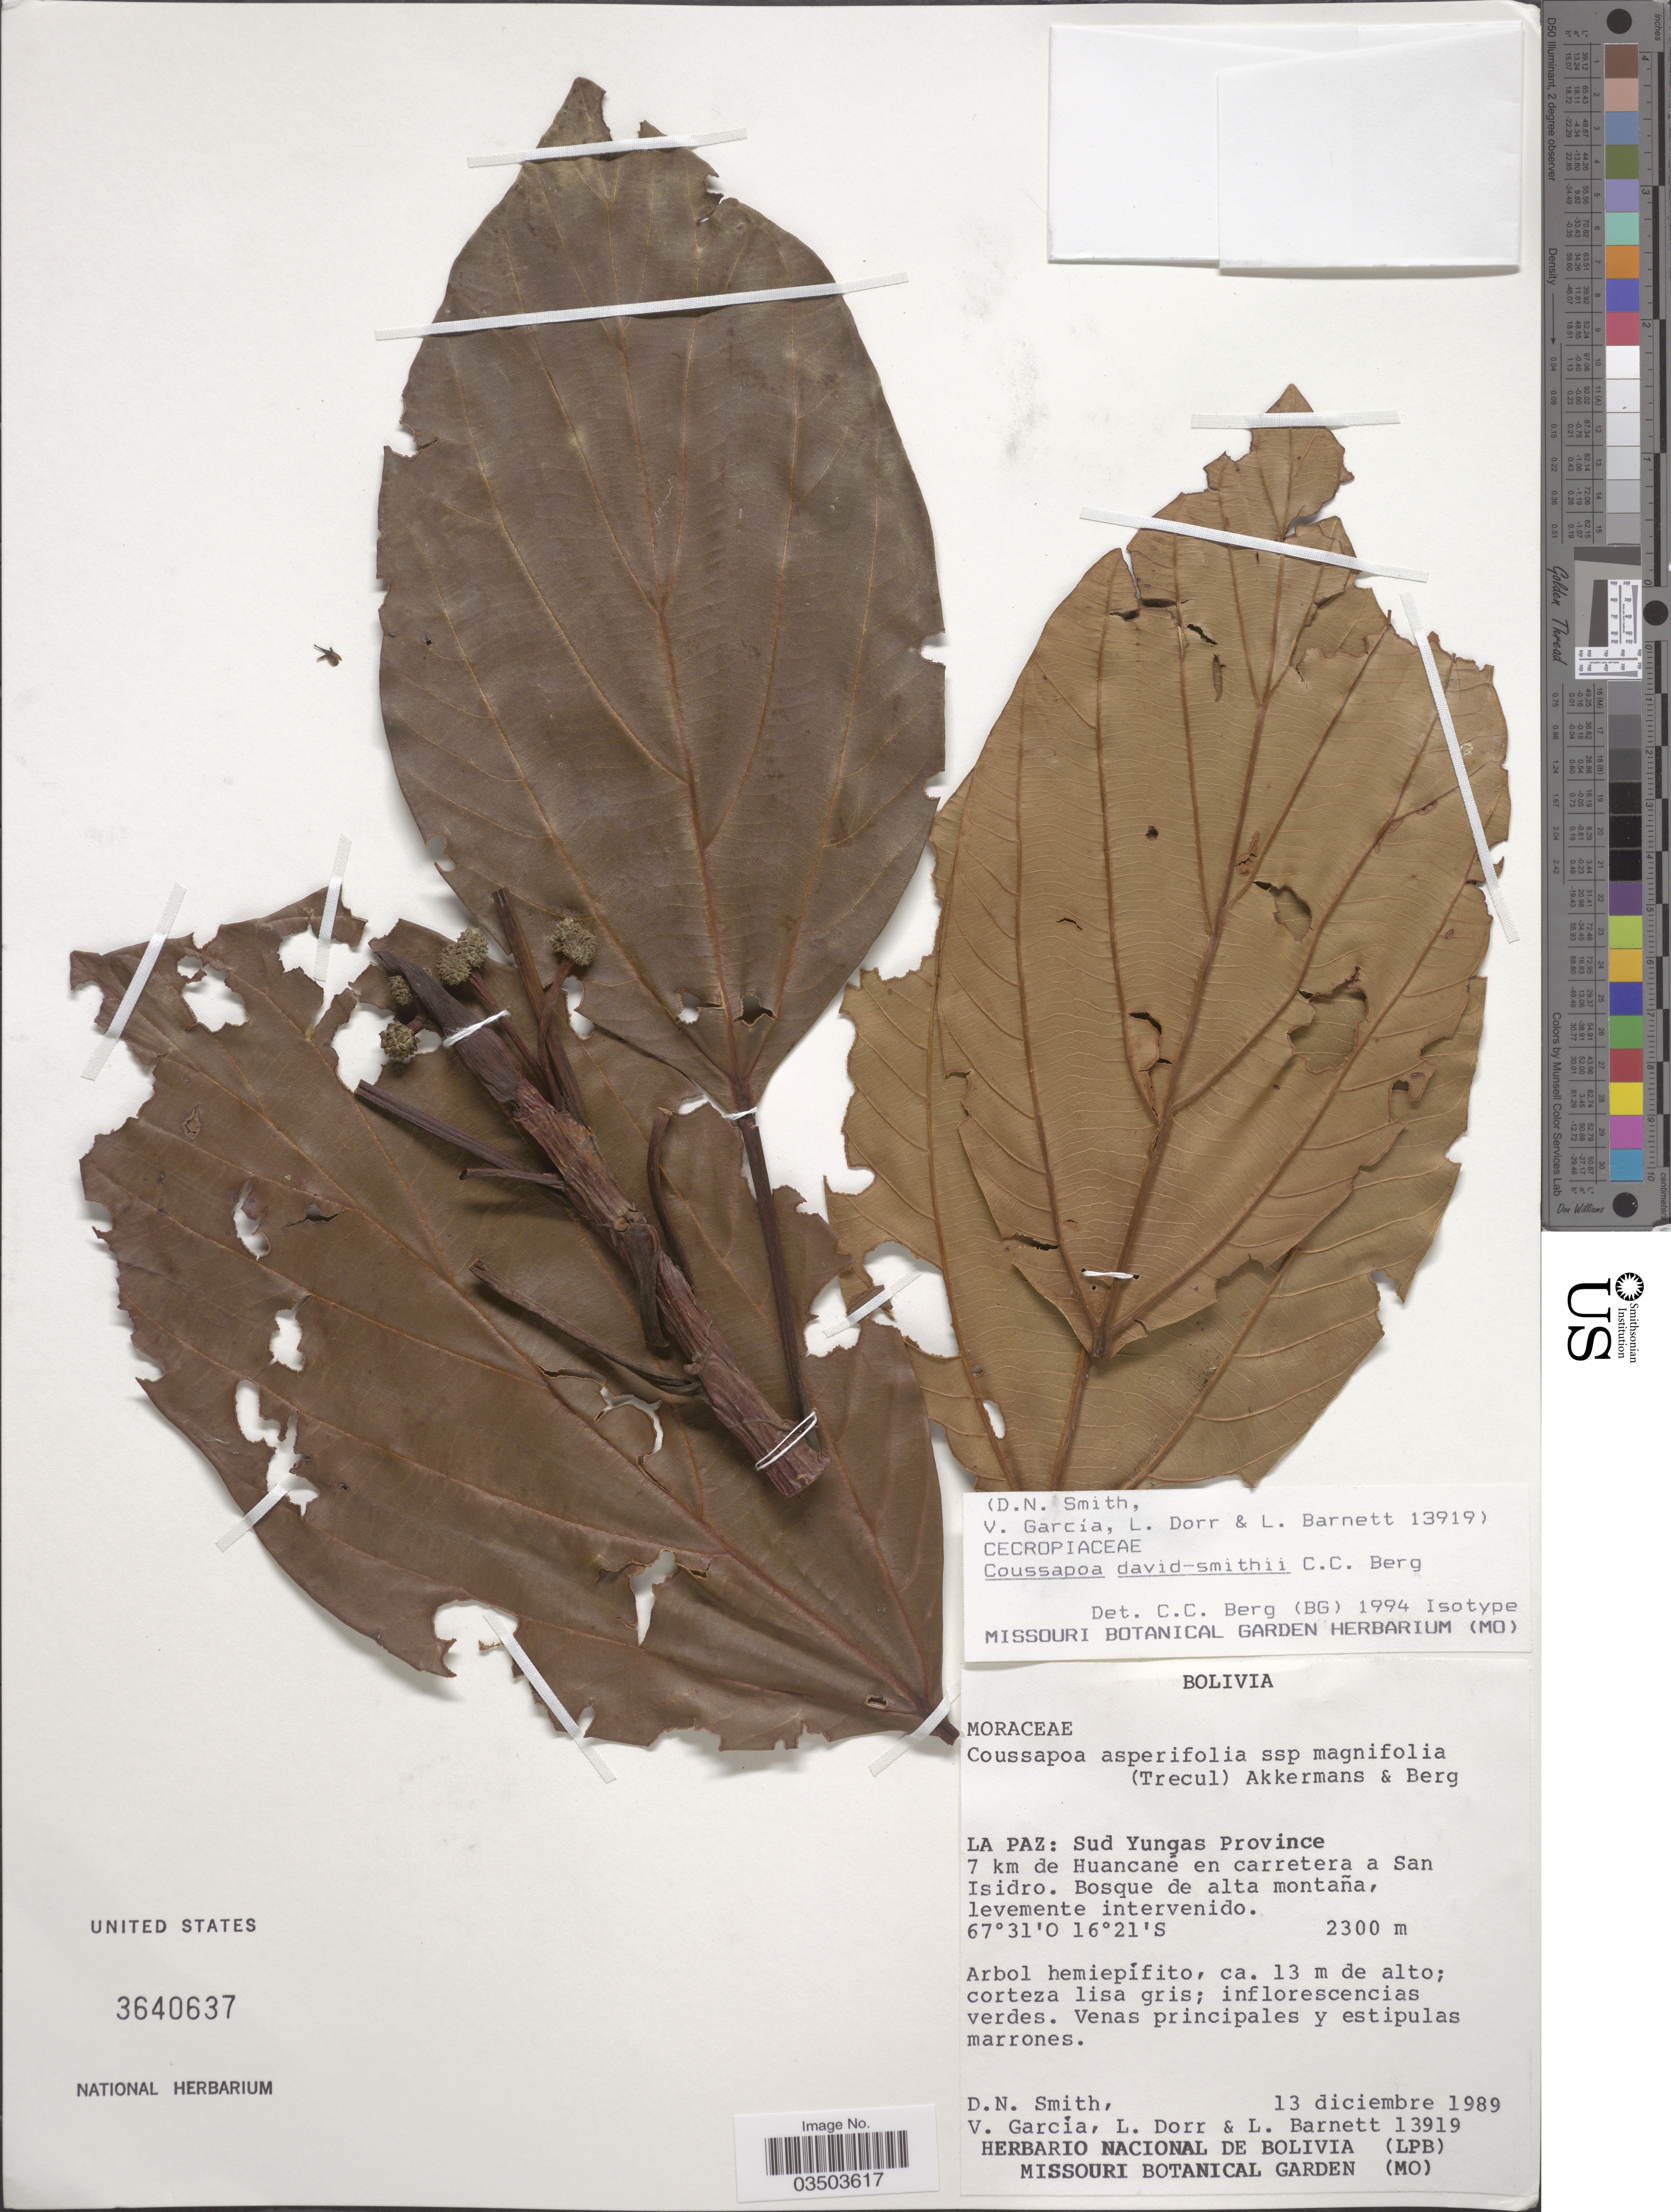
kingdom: Plantae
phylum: Tracheophyta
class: Magnoliopsida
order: Rosales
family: Urticaceae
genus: Coussapoa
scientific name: Coussapoa david-smithii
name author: C.C. Berg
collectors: D. Smith, V. Garcia, L. J. Dorr & L. C. Barnett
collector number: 13919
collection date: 1989-12-13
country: Bolivia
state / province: La Paz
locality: Sud Yungas Province. 7 km de Huancané en carretera a San Isidro.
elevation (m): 2300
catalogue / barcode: US 3640637